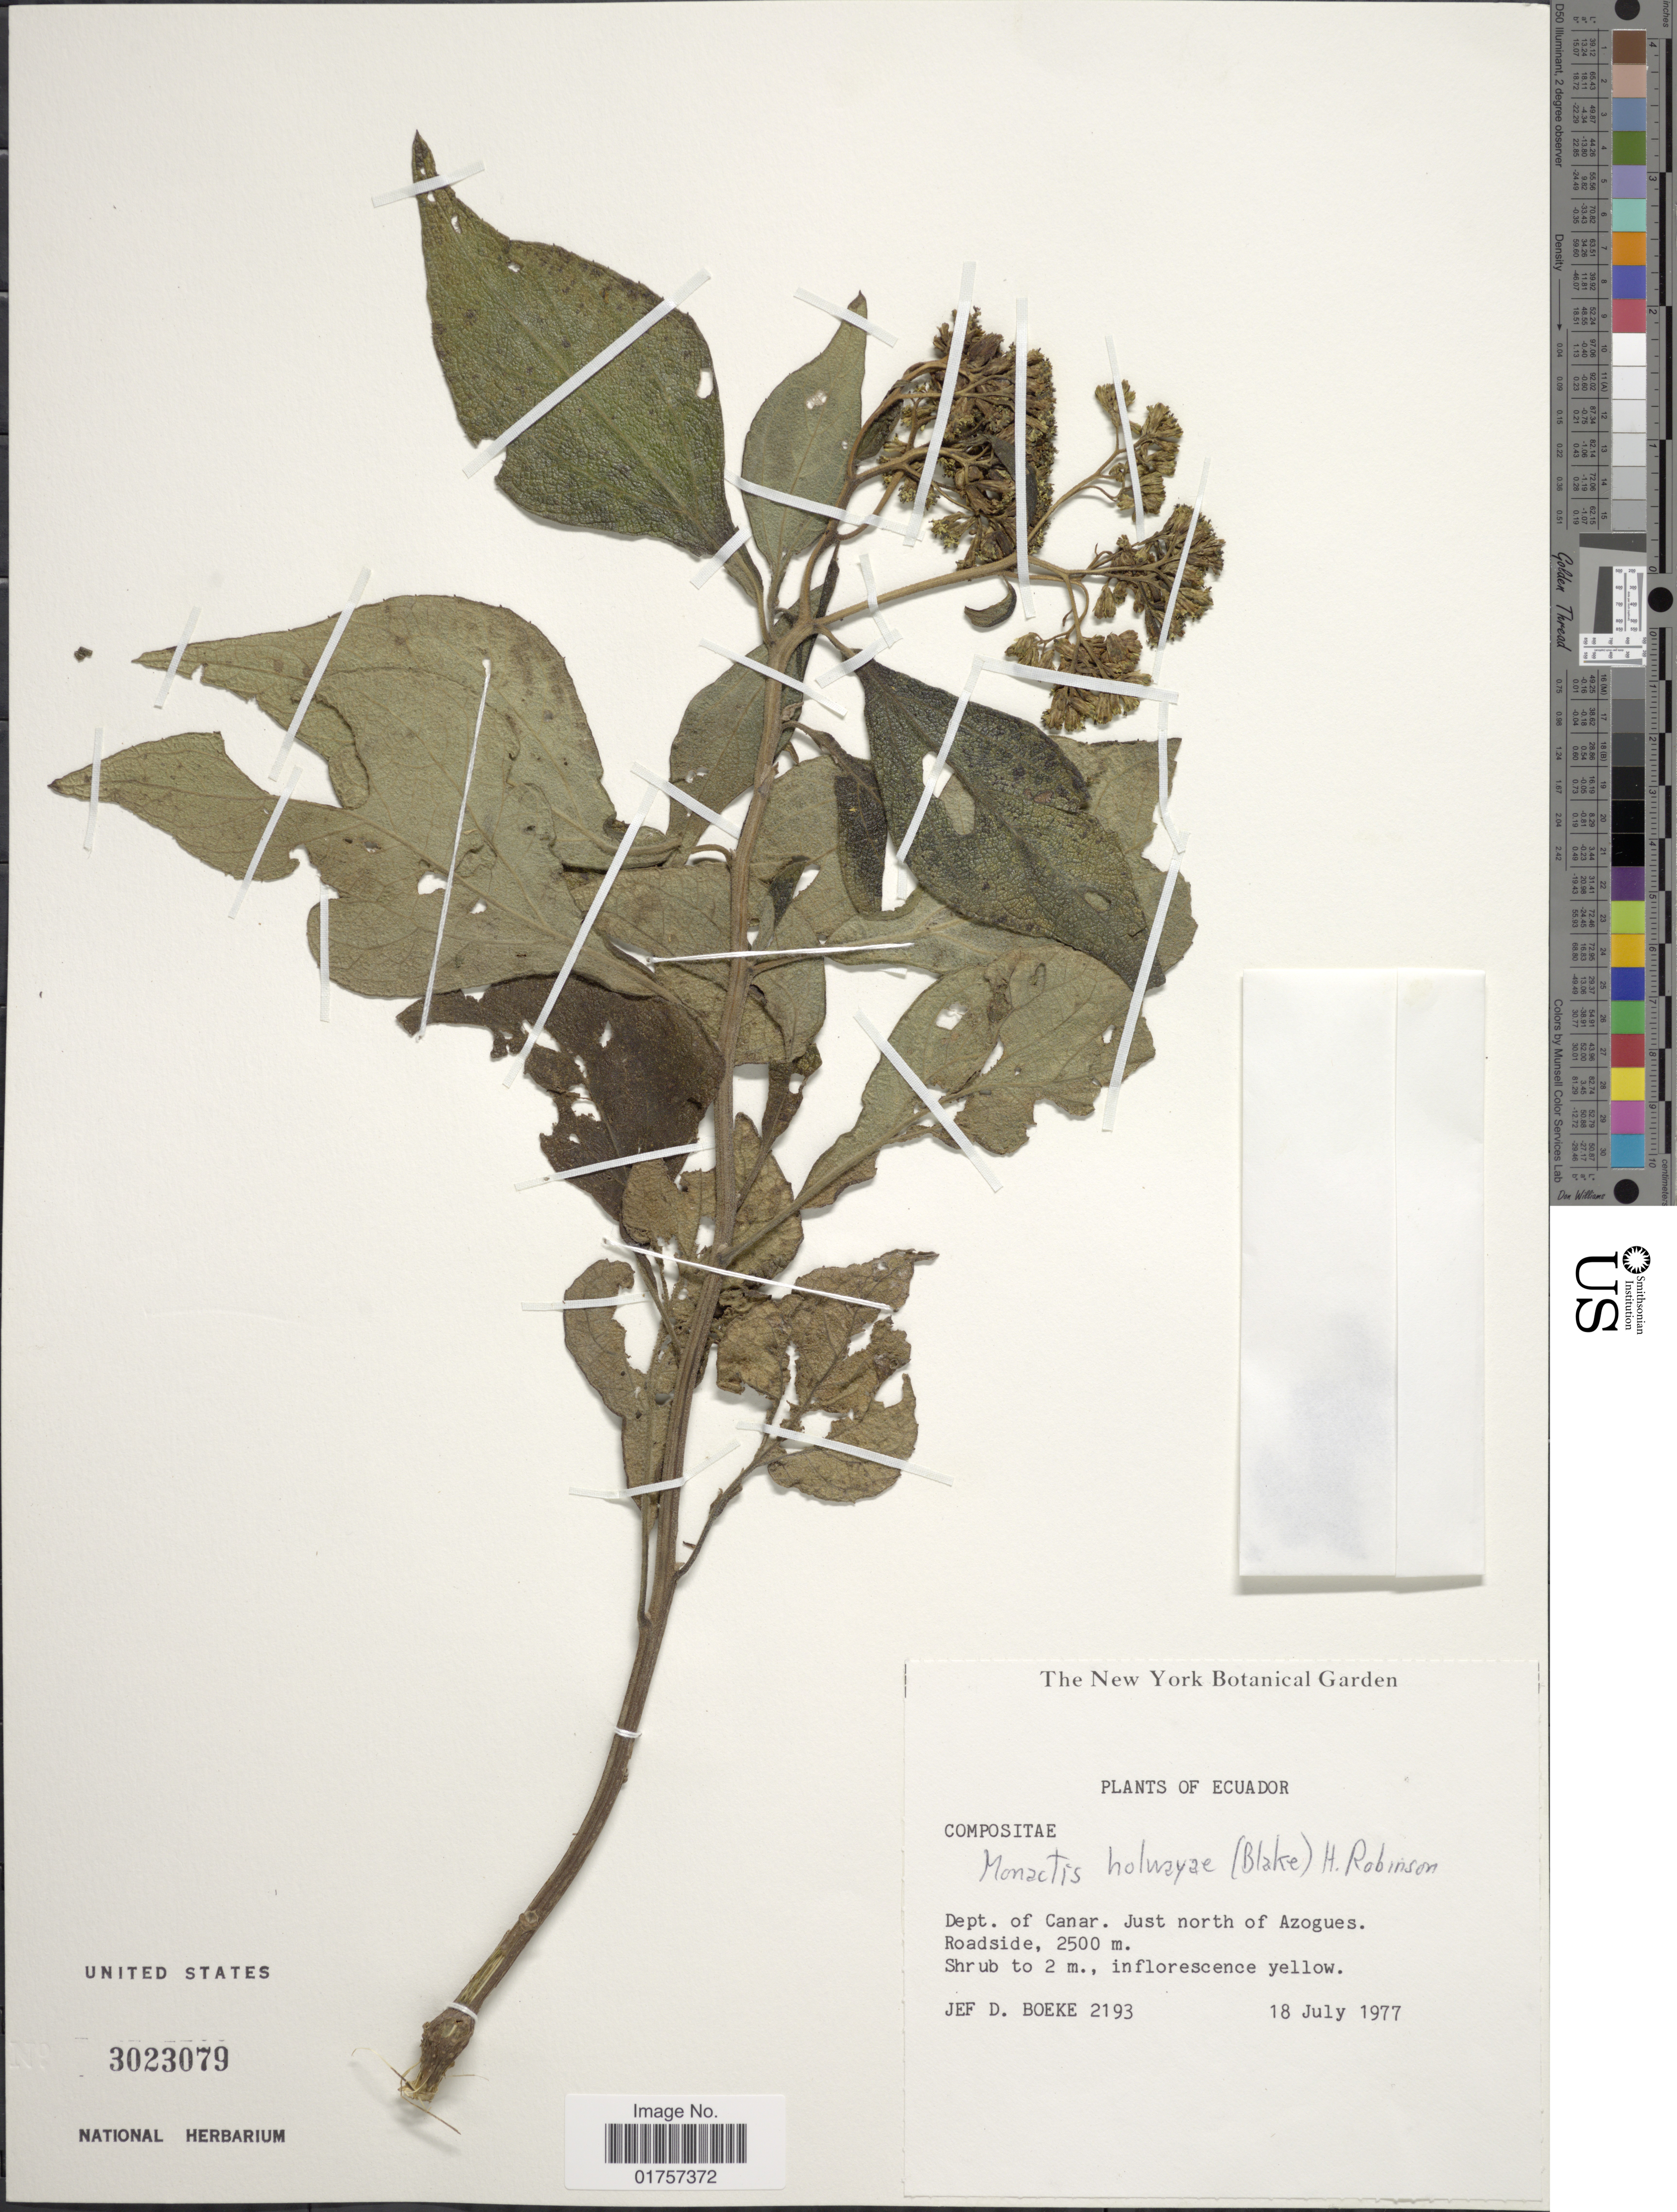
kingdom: Plantae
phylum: Tracheophyta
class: Magnoliopsida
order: Asterales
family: Asteraceae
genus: Monactis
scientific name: Monactis holwayae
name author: (S.F. Blake) H. Rob.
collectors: J. D. Boeke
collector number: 2193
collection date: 1977-07-18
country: Ecuador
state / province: Cañar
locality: Just north of Azogues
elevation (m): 2500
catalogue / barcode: US 3023079